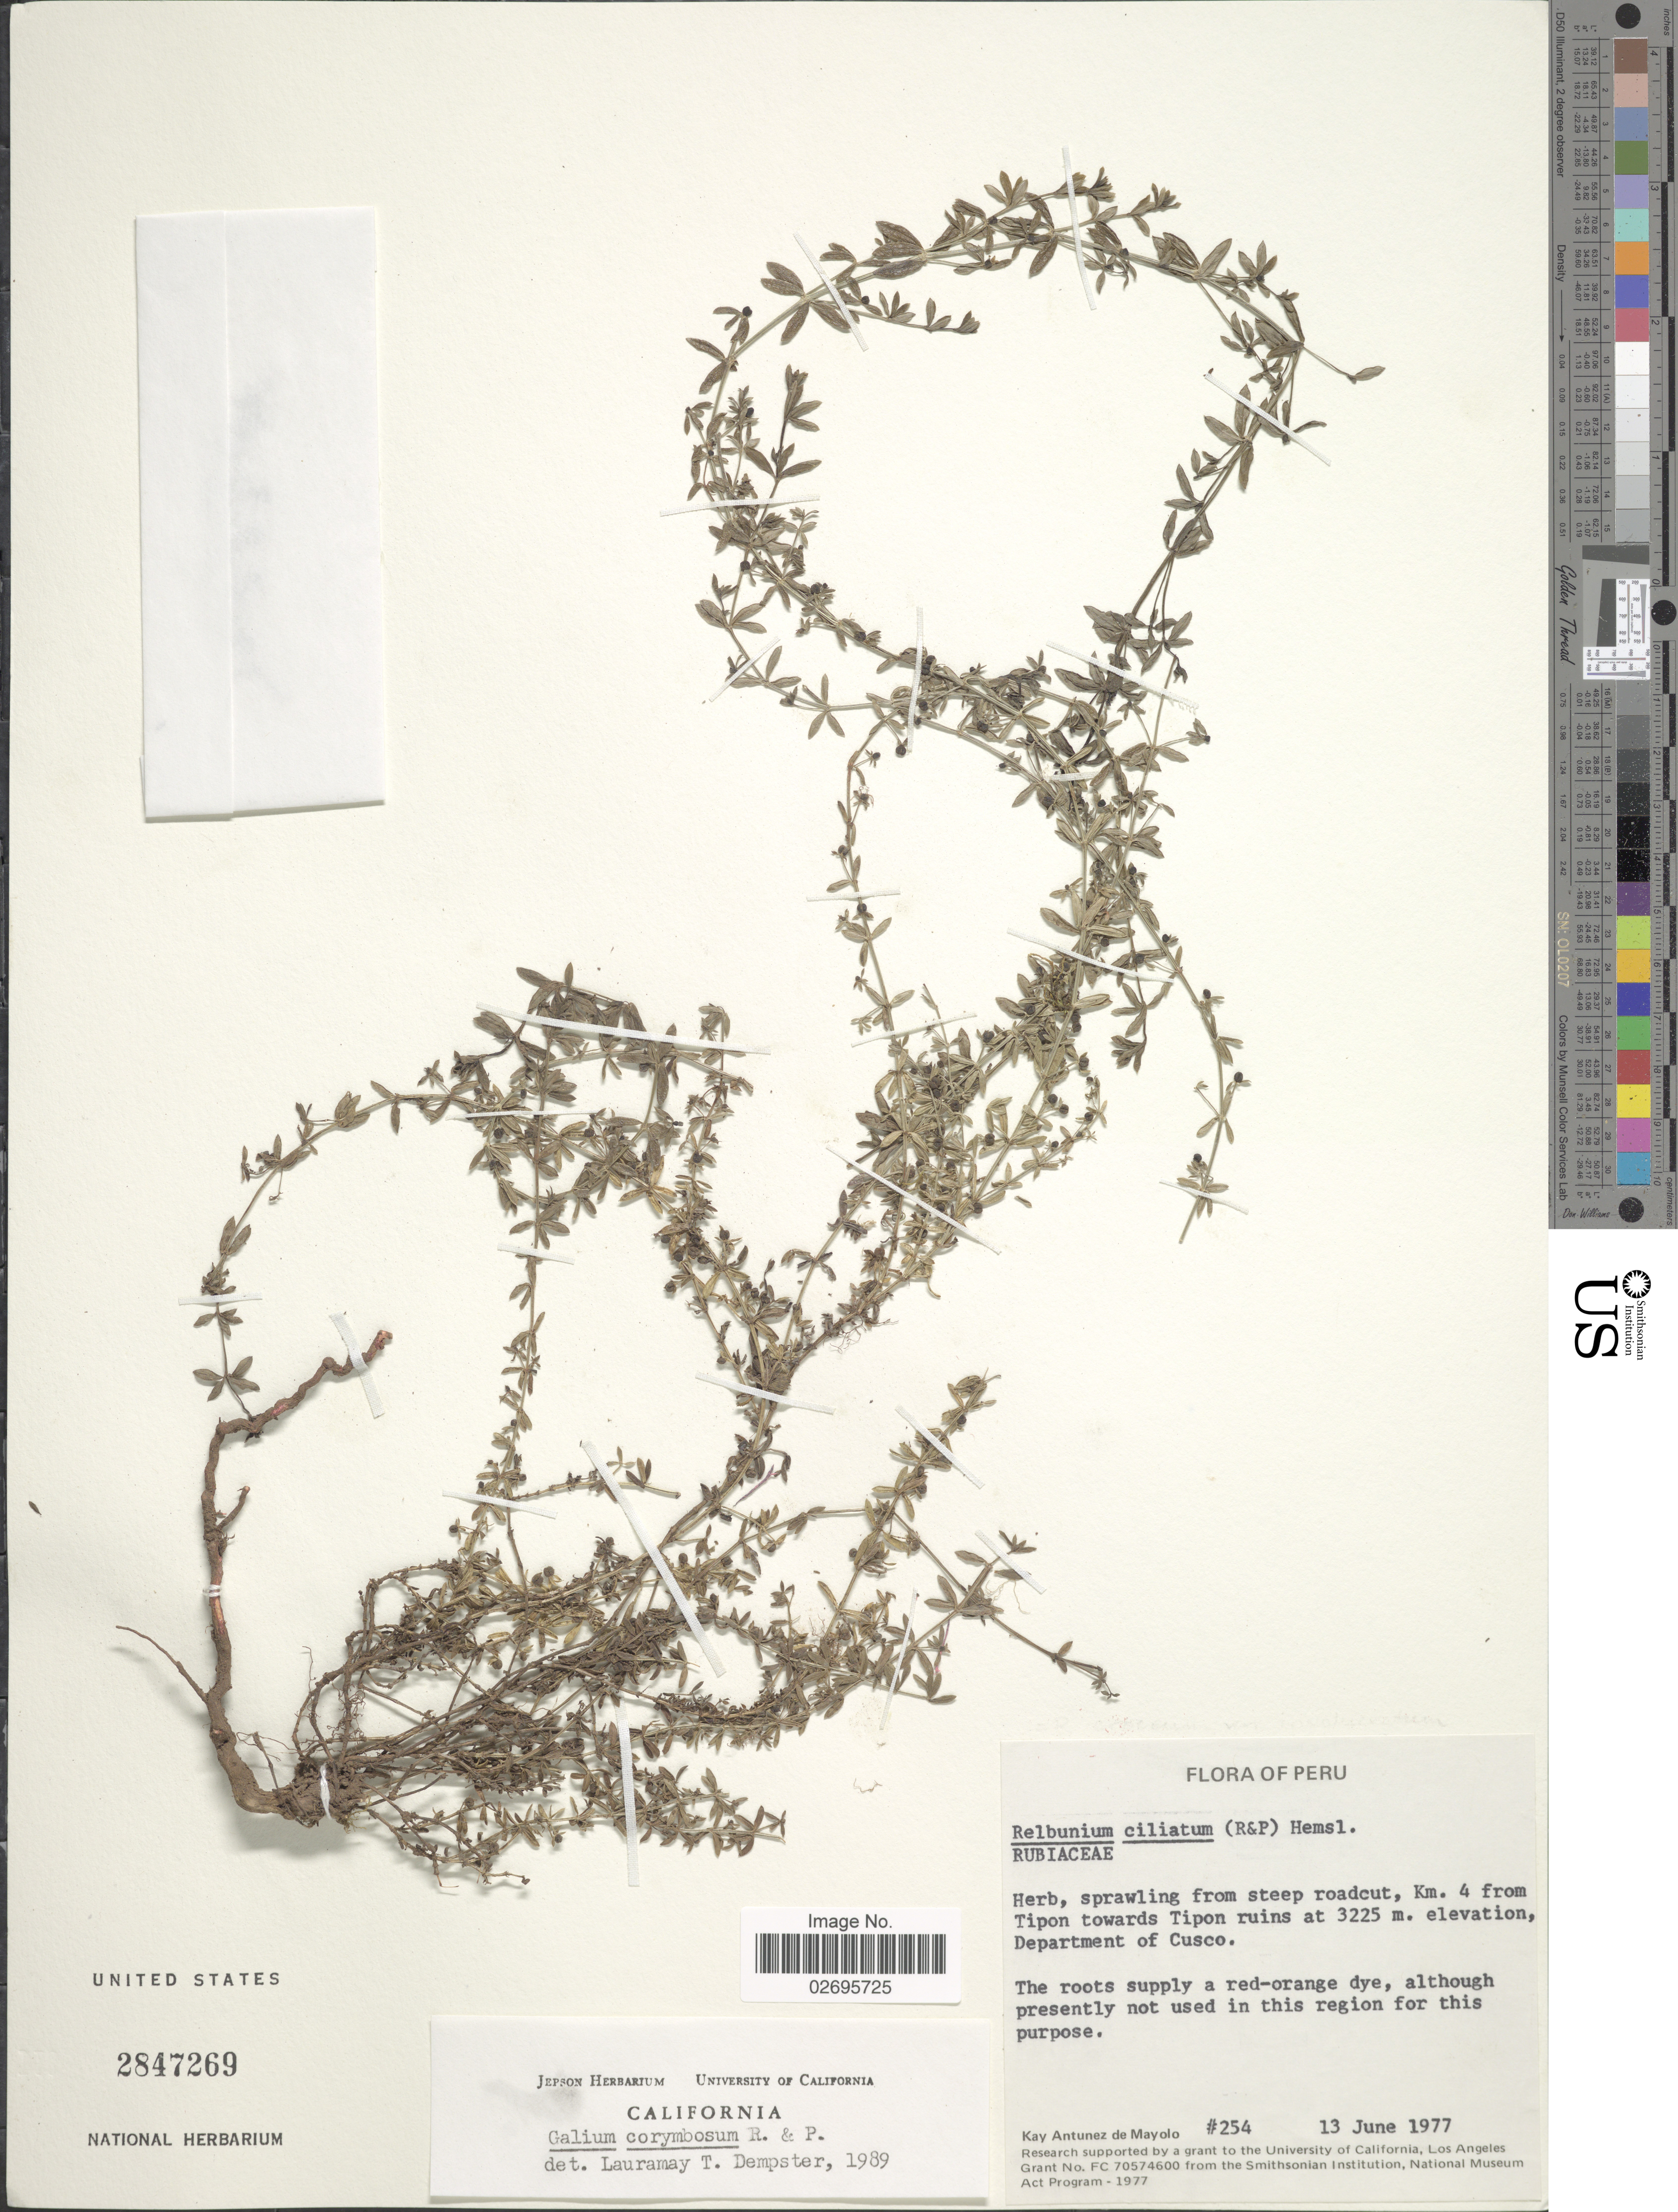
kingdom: Plantae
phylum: Tracheophyta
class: Magnoliopsida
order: Gentianales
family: Rubiaceae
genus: Galium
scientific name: Galium corymbosum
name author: Ruiz & Pav.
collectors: K. Antunez de Mayolo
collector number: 254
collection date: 1977-06-13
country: Peru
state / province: Cusco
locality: Steep roadcut, Km. 4 from Tipon towards Tipon ruins, Department of Cusco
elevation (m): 3225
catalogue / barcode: US 2847269